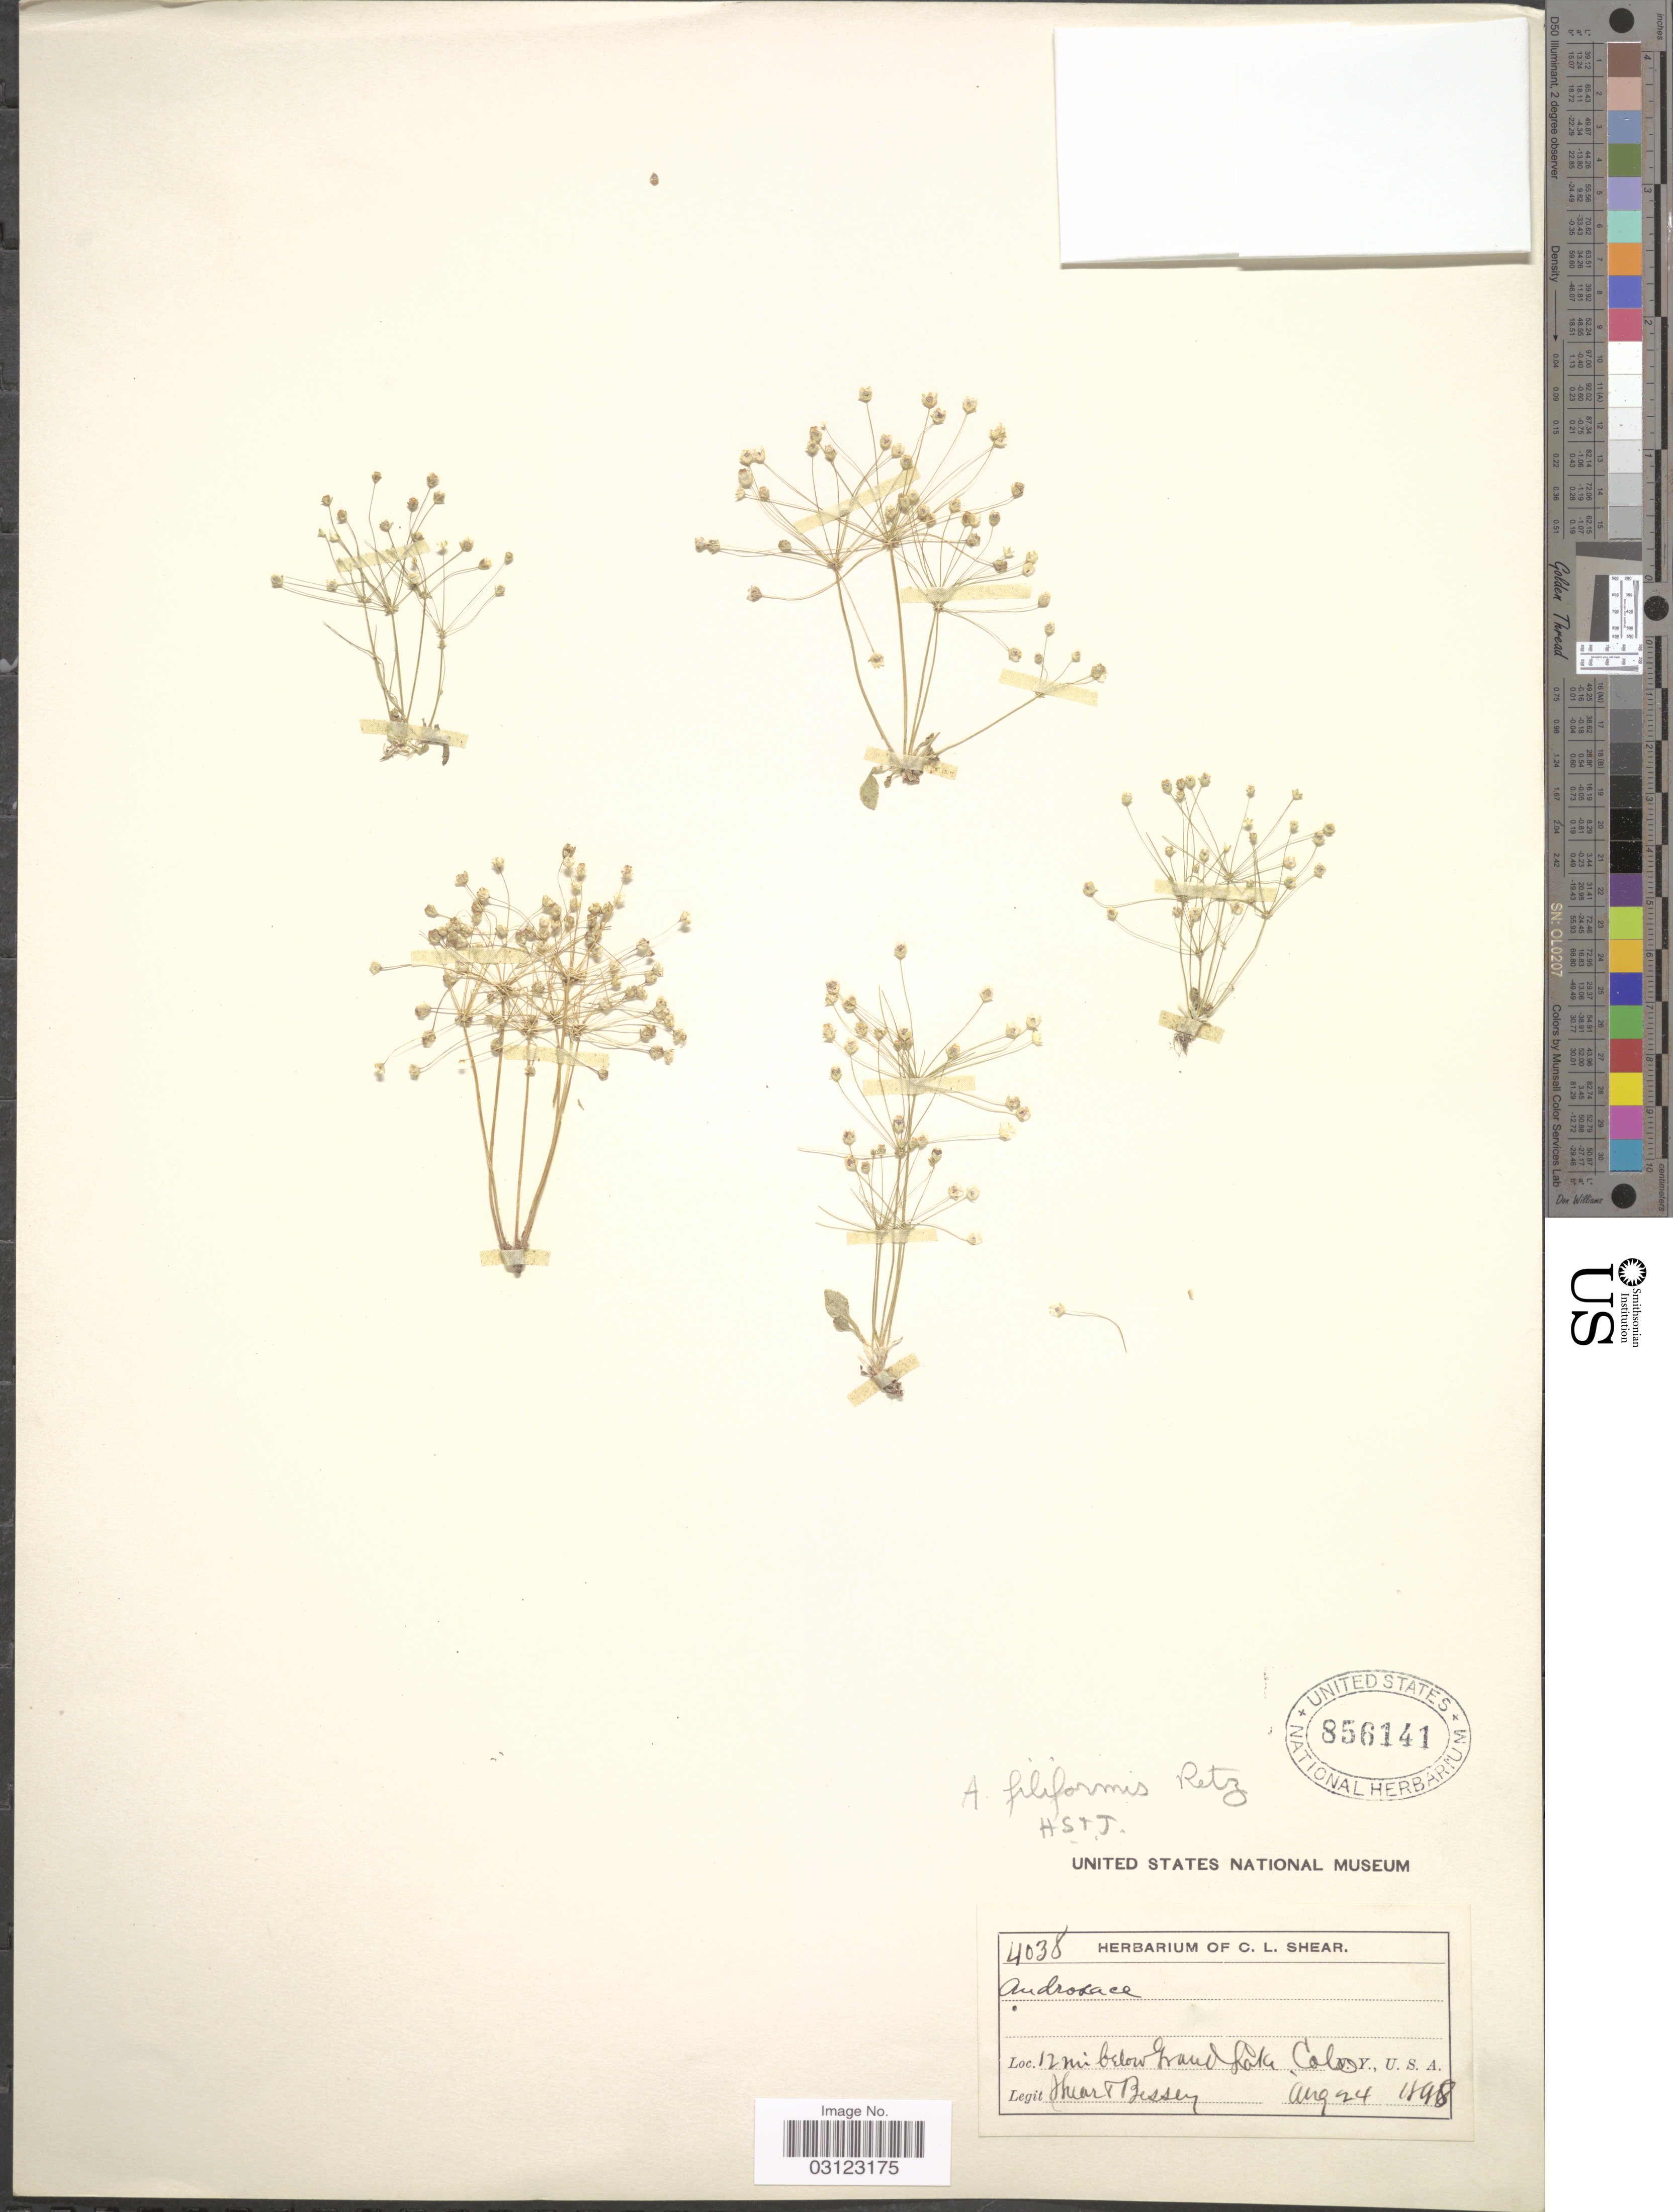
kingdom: Plantae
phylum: Tracheophyta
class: Magnoliopsida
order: Ericales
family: Primulaceae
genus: Androsace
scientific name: Androsace filiformis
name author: Retz.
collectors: C. L. Shear & -. Bessey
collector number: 4038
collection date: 1898-08-24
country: United States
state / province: Colorado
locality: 12 mi below Grand Lake. Colo., U.S.A.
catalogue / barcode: US 856141